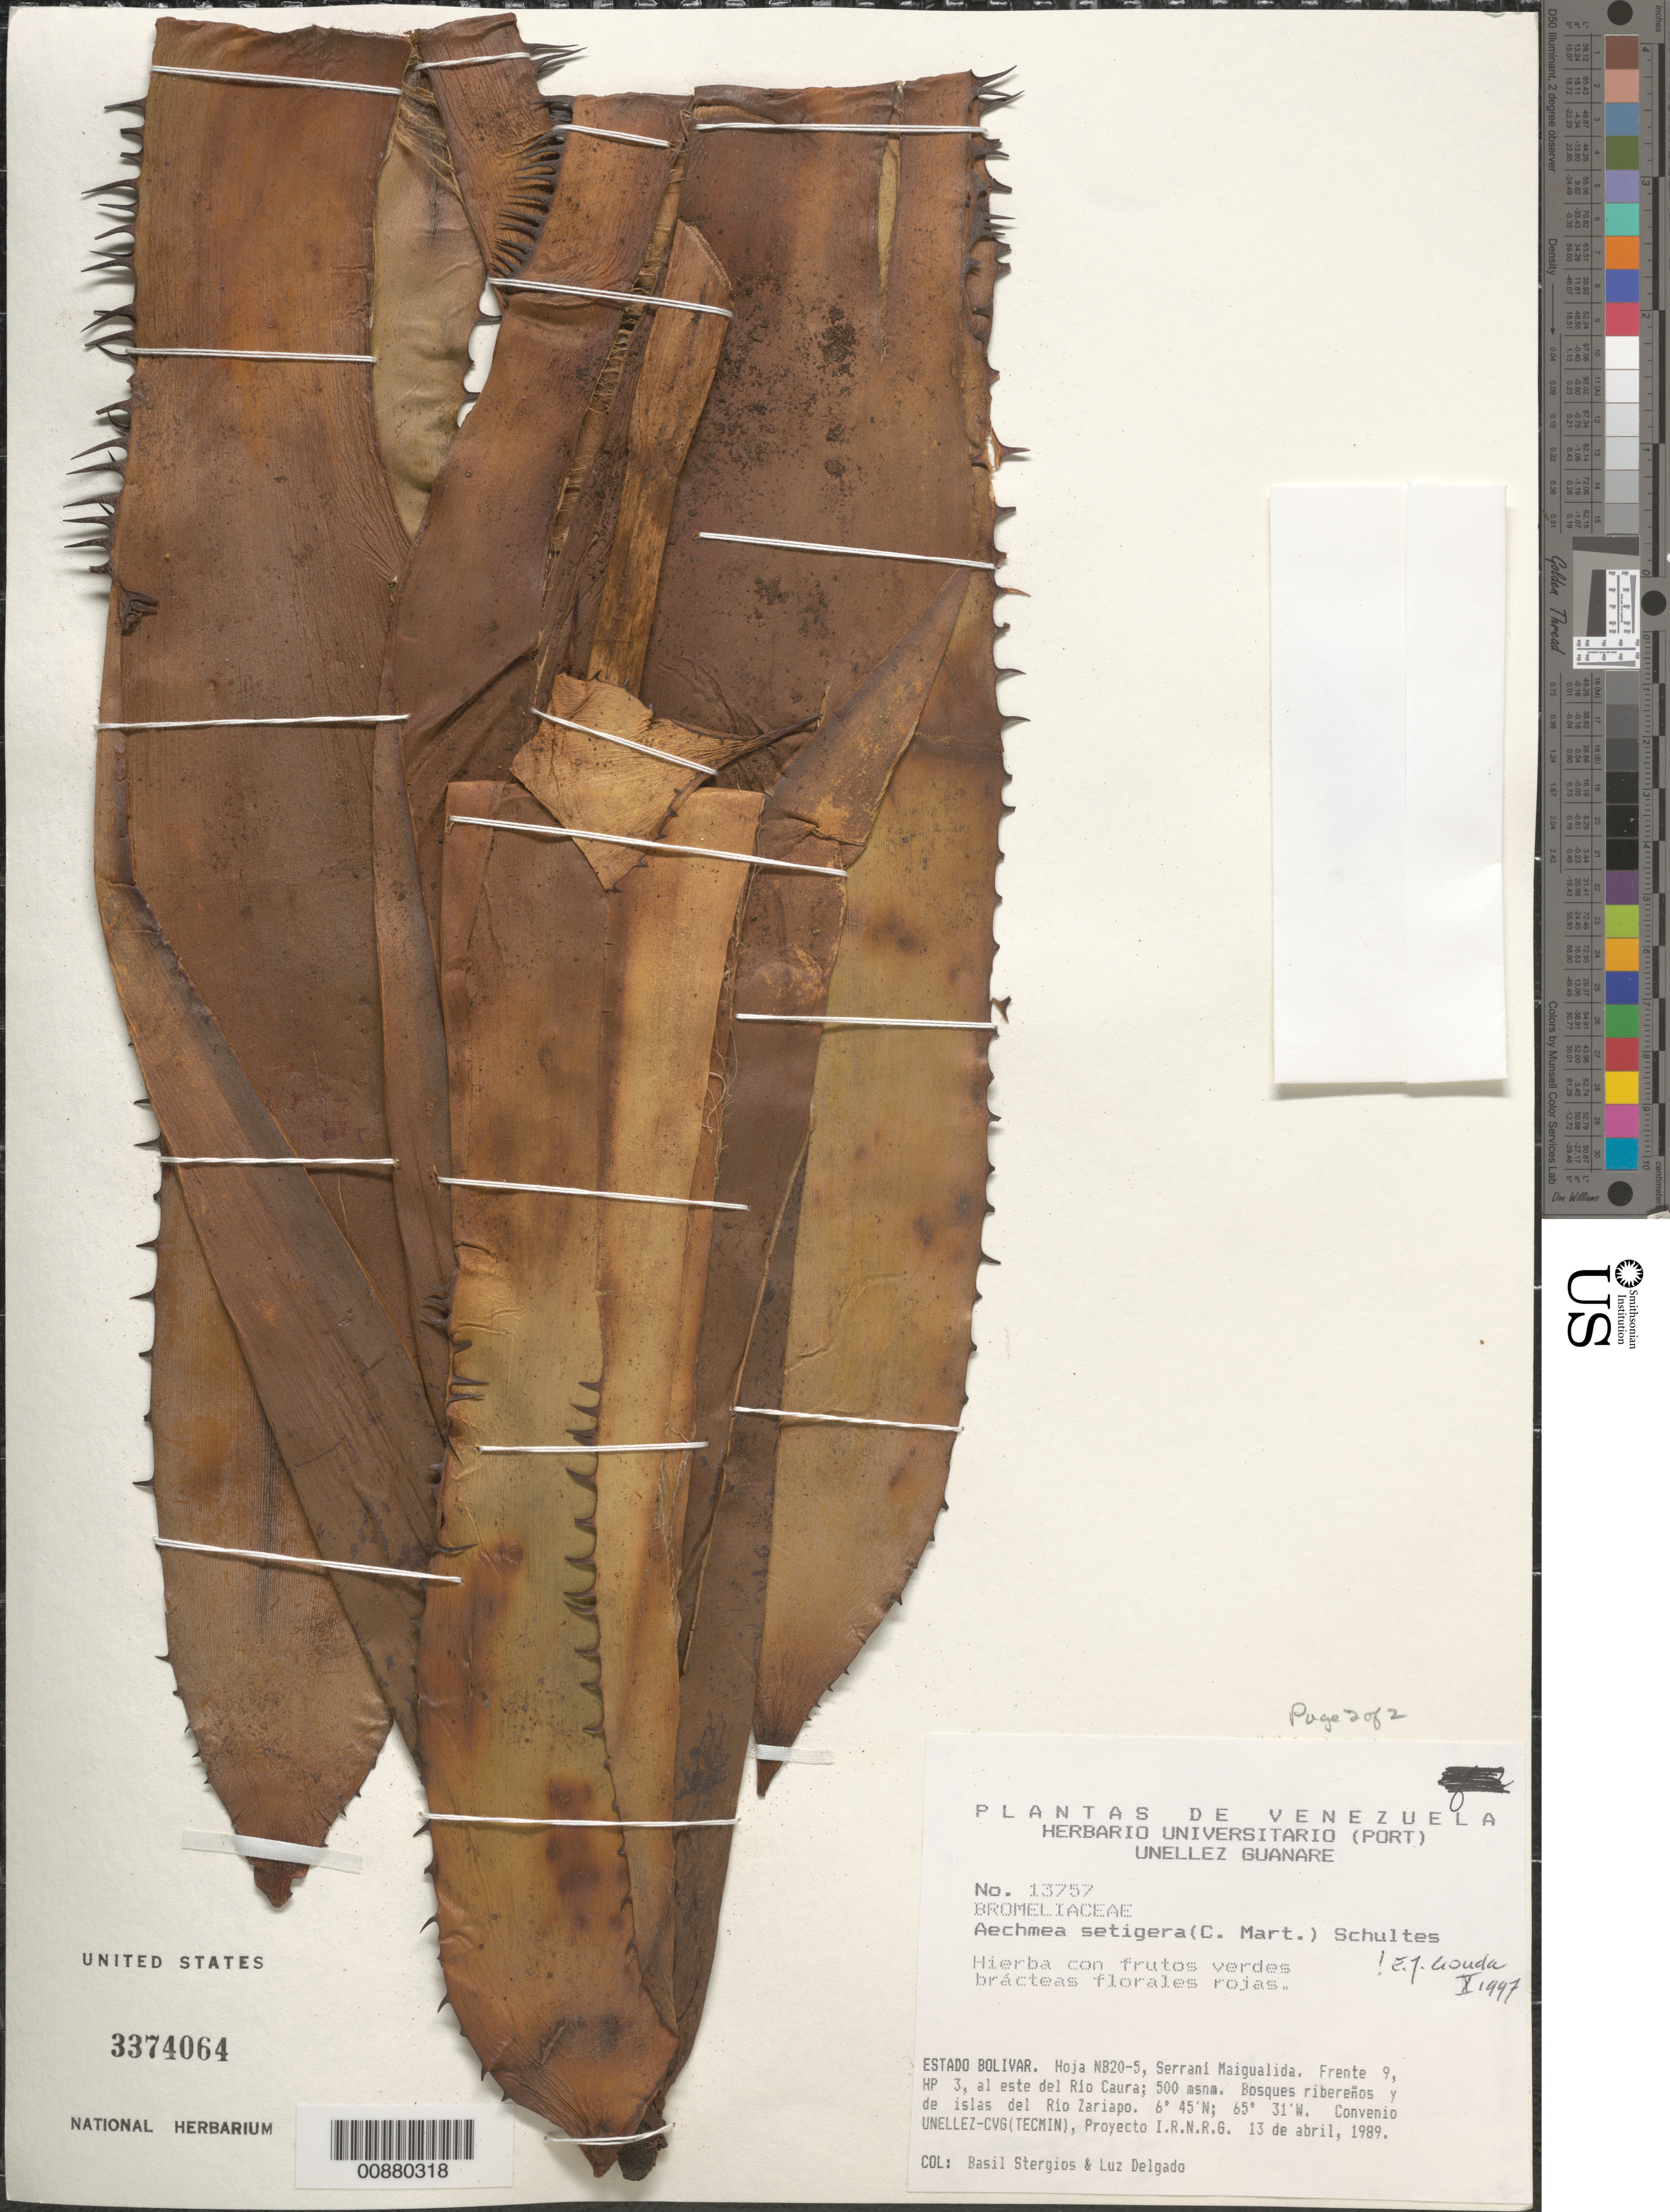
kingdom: Plantae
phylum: Tracheophyta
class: Liliopsida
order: Poales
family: Bromeliaceae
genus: Aechmea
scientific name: Aechmea setigera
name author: Mart. ex Schult. & Schult. f.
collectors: B. G. Stergios & L. Delgado V.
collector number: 13757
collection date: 1989-04-13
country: Venezuela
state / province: Bolivar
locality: Serrania Maigualida, E del río Caura, cerca de las riberas del río Zariapo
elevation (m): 500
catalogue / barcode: US 3374064